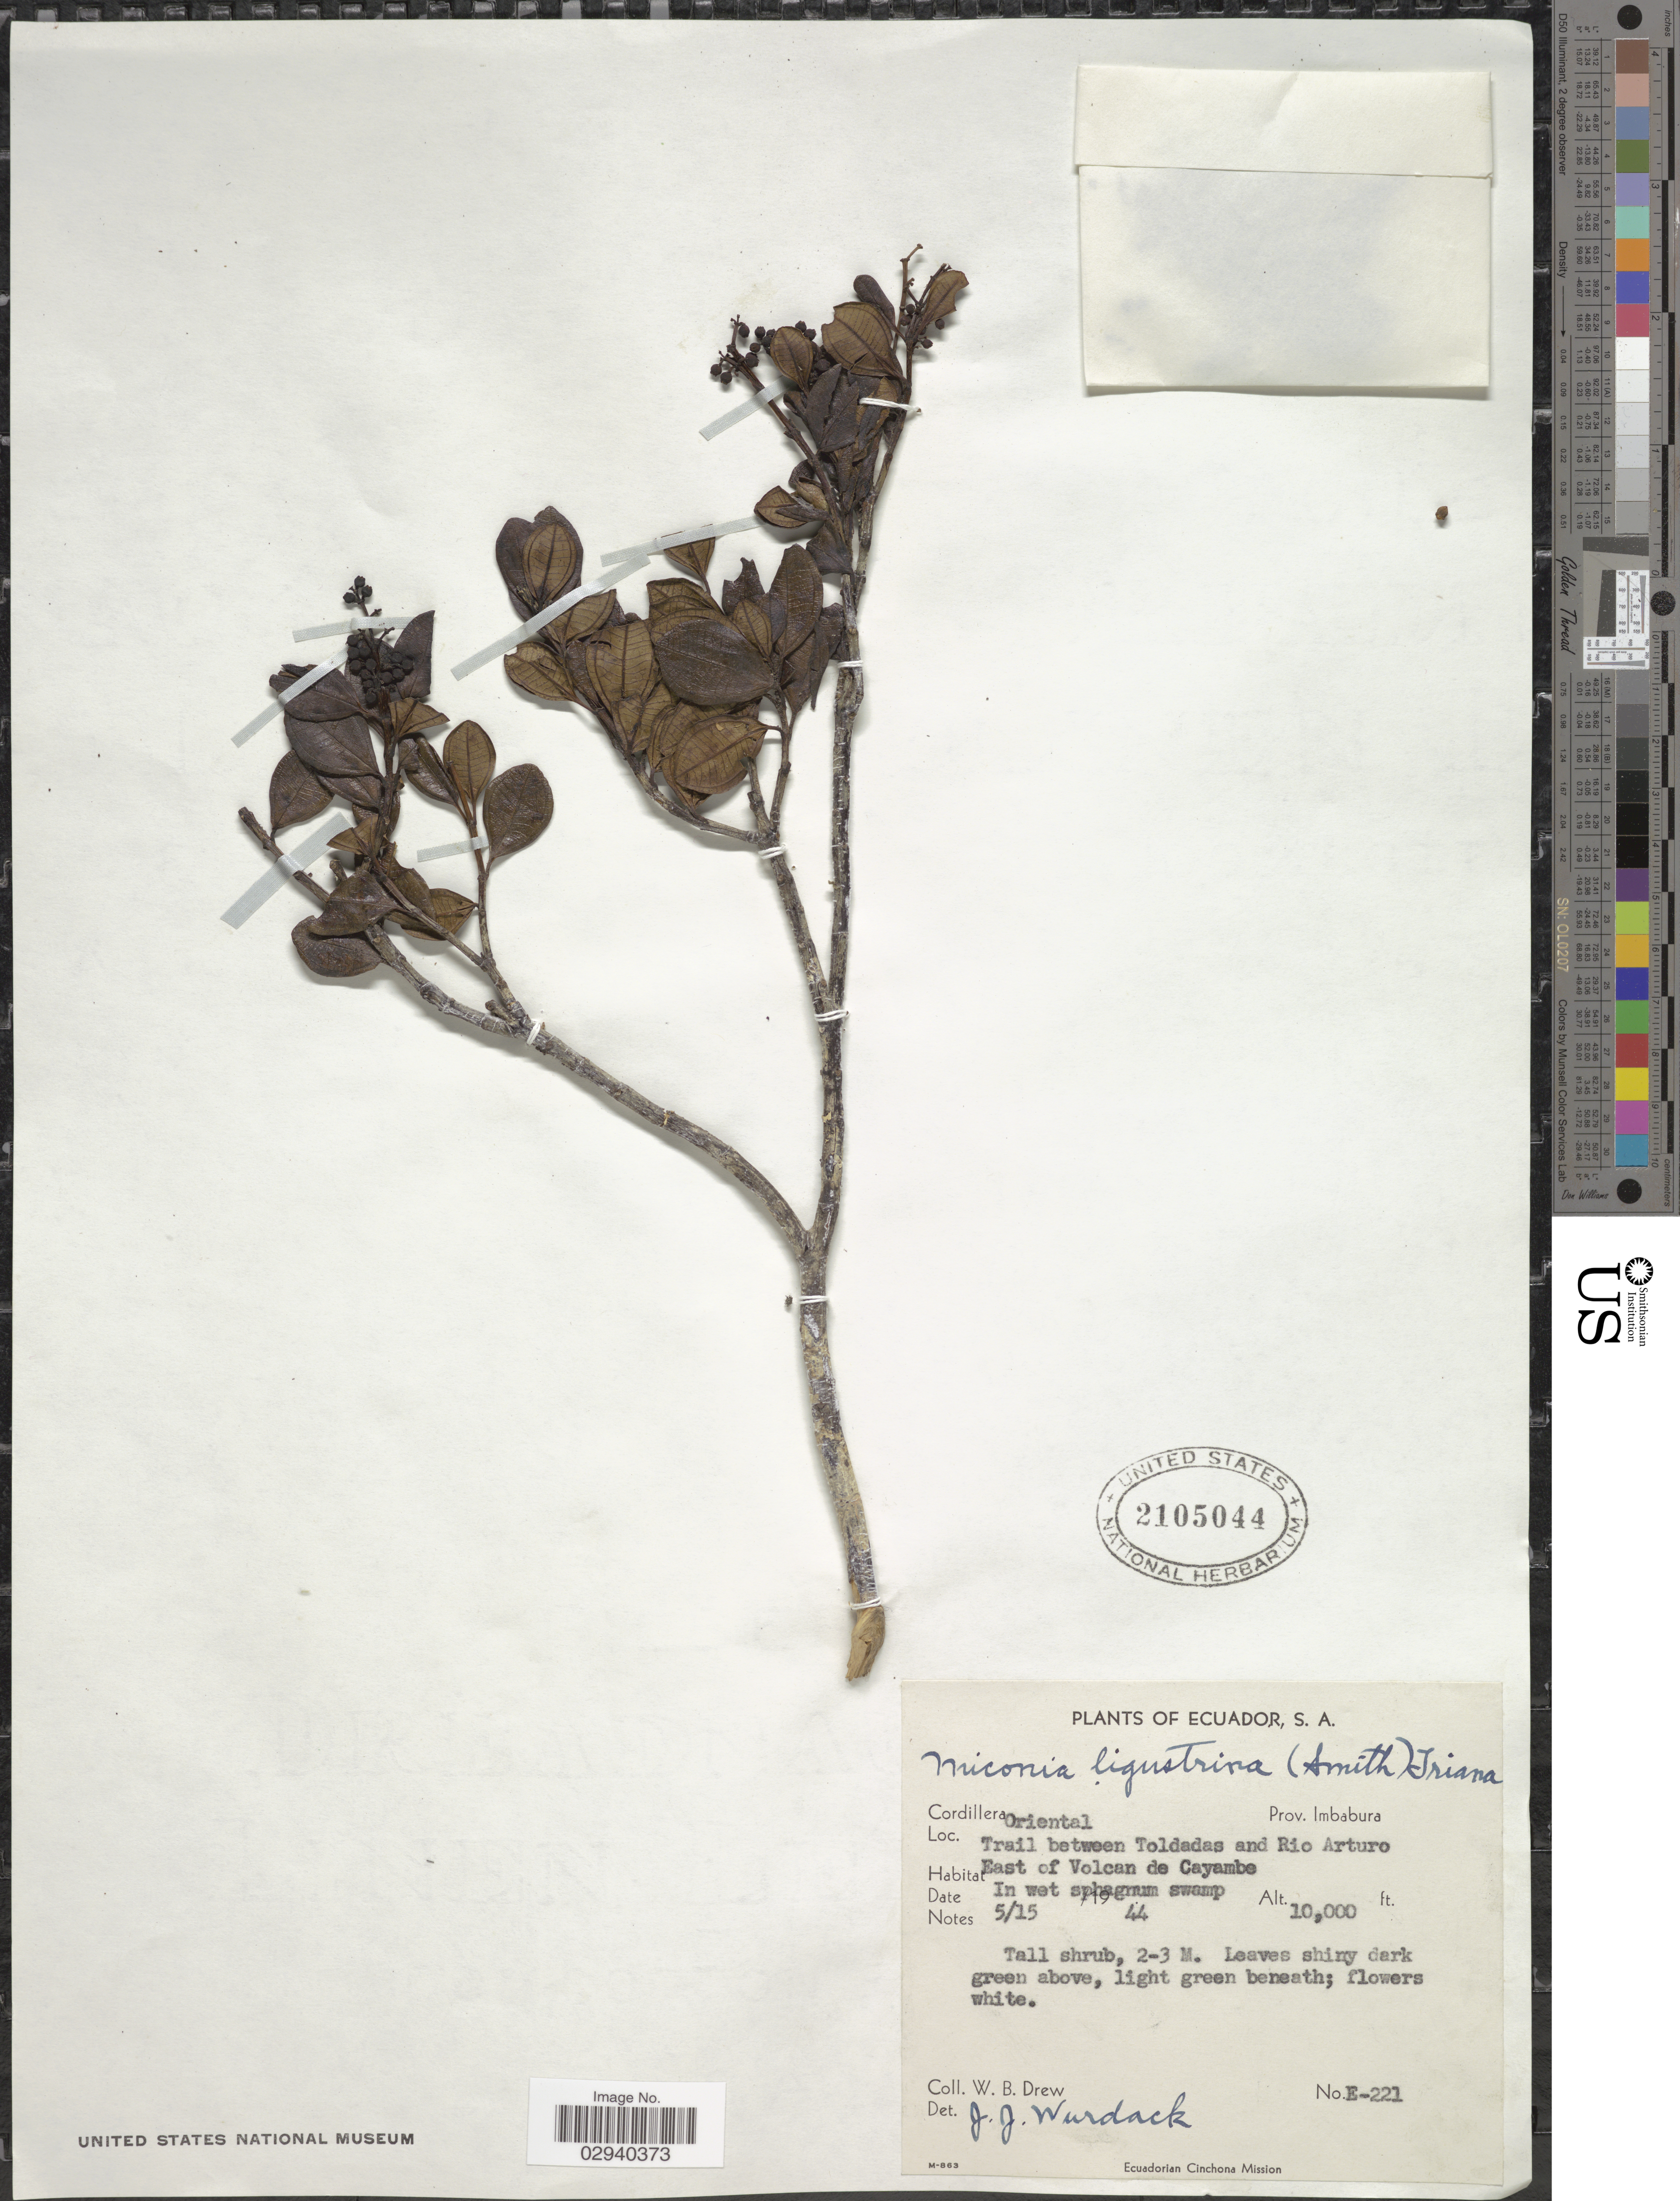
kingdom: Plantae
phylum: Tracheophyta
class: Magnoliopsida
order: Myrtales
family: Melastomataceae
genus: Miconia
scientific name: Miconia ligustrina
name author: (Sw.) Triana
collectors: W. B. Drew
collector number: E-221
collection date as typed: Transcribed d/m/y: 15/5/44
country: Ecuador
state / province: Imbabura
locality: Cordillera Oriental. Trail between Toldadas and Rio Arturo East of Volcan de Cayambe.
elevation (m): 3048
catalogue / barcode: US 2105044